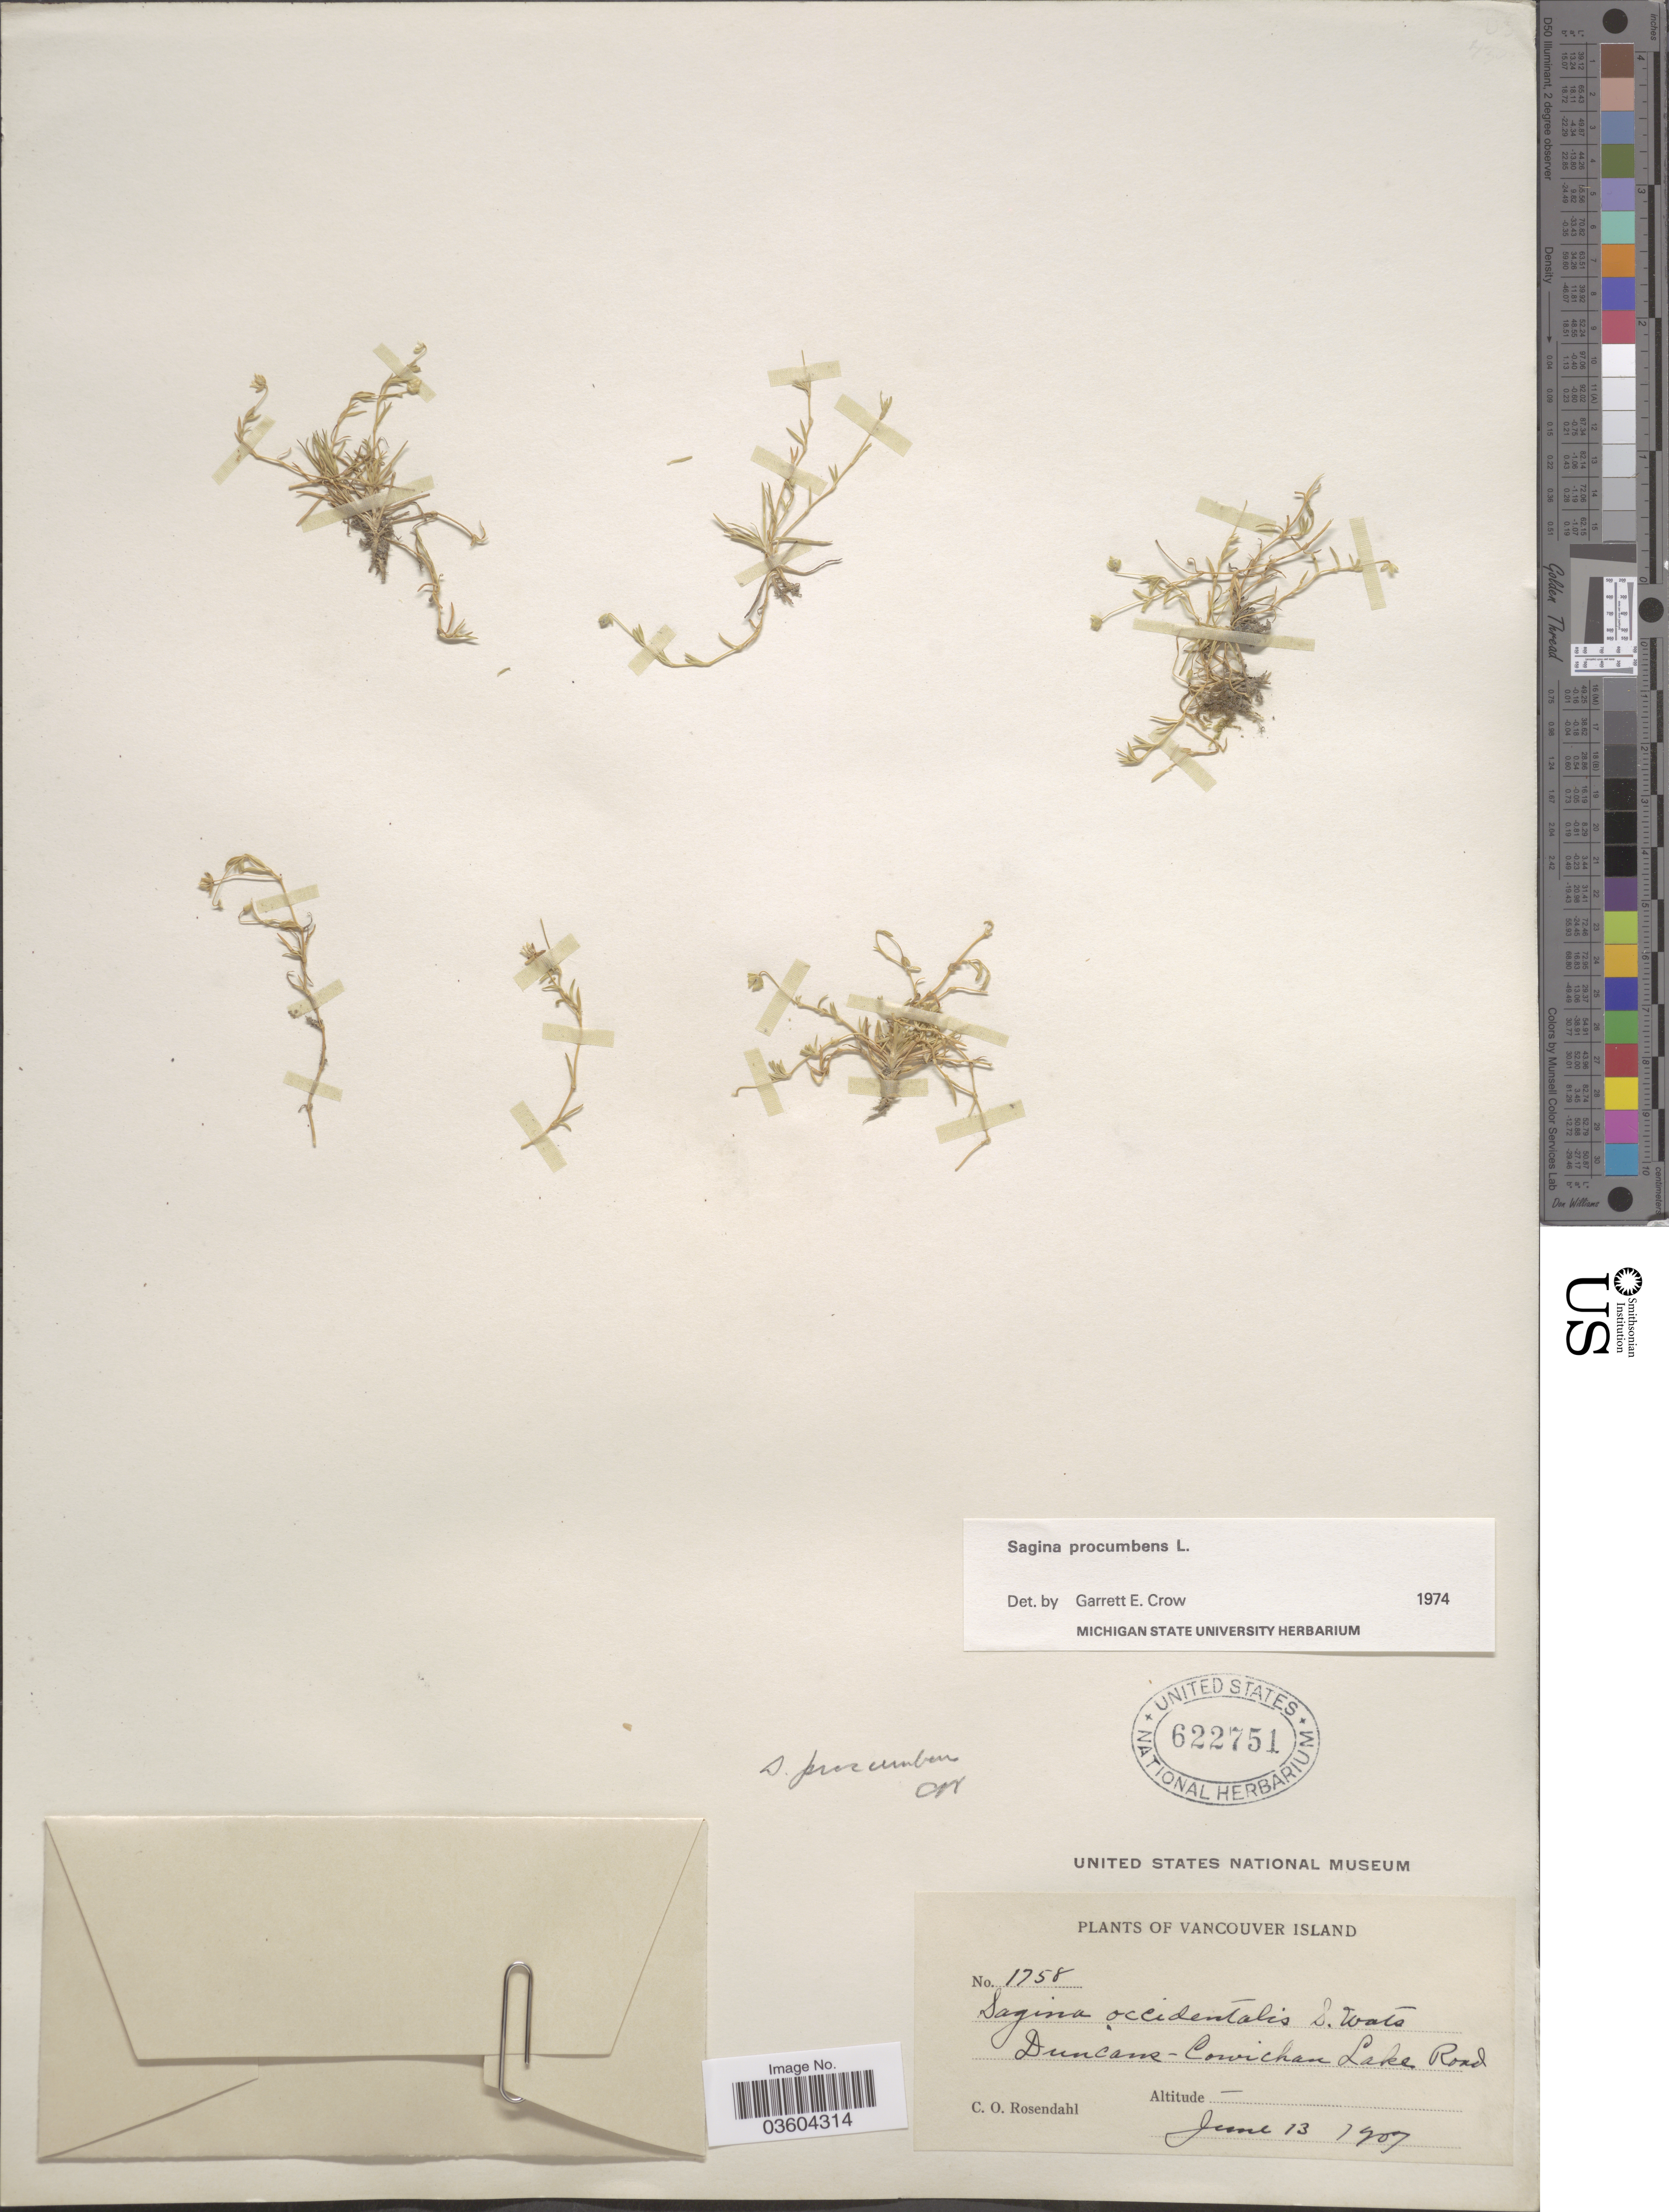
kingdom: Plantae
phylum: Tracheophyta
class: Magnoliopsida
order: Caryophyllales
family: Caryophyllaceae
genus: Sagina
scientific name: Sagina procumbens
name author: L.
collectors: C. O. Rosendahl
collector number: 1758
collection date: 1907-06-13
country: Canada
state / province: British Columbia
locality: Vancouver Island. Duncans-Cowichan Lake Road.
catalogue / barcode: US 622751